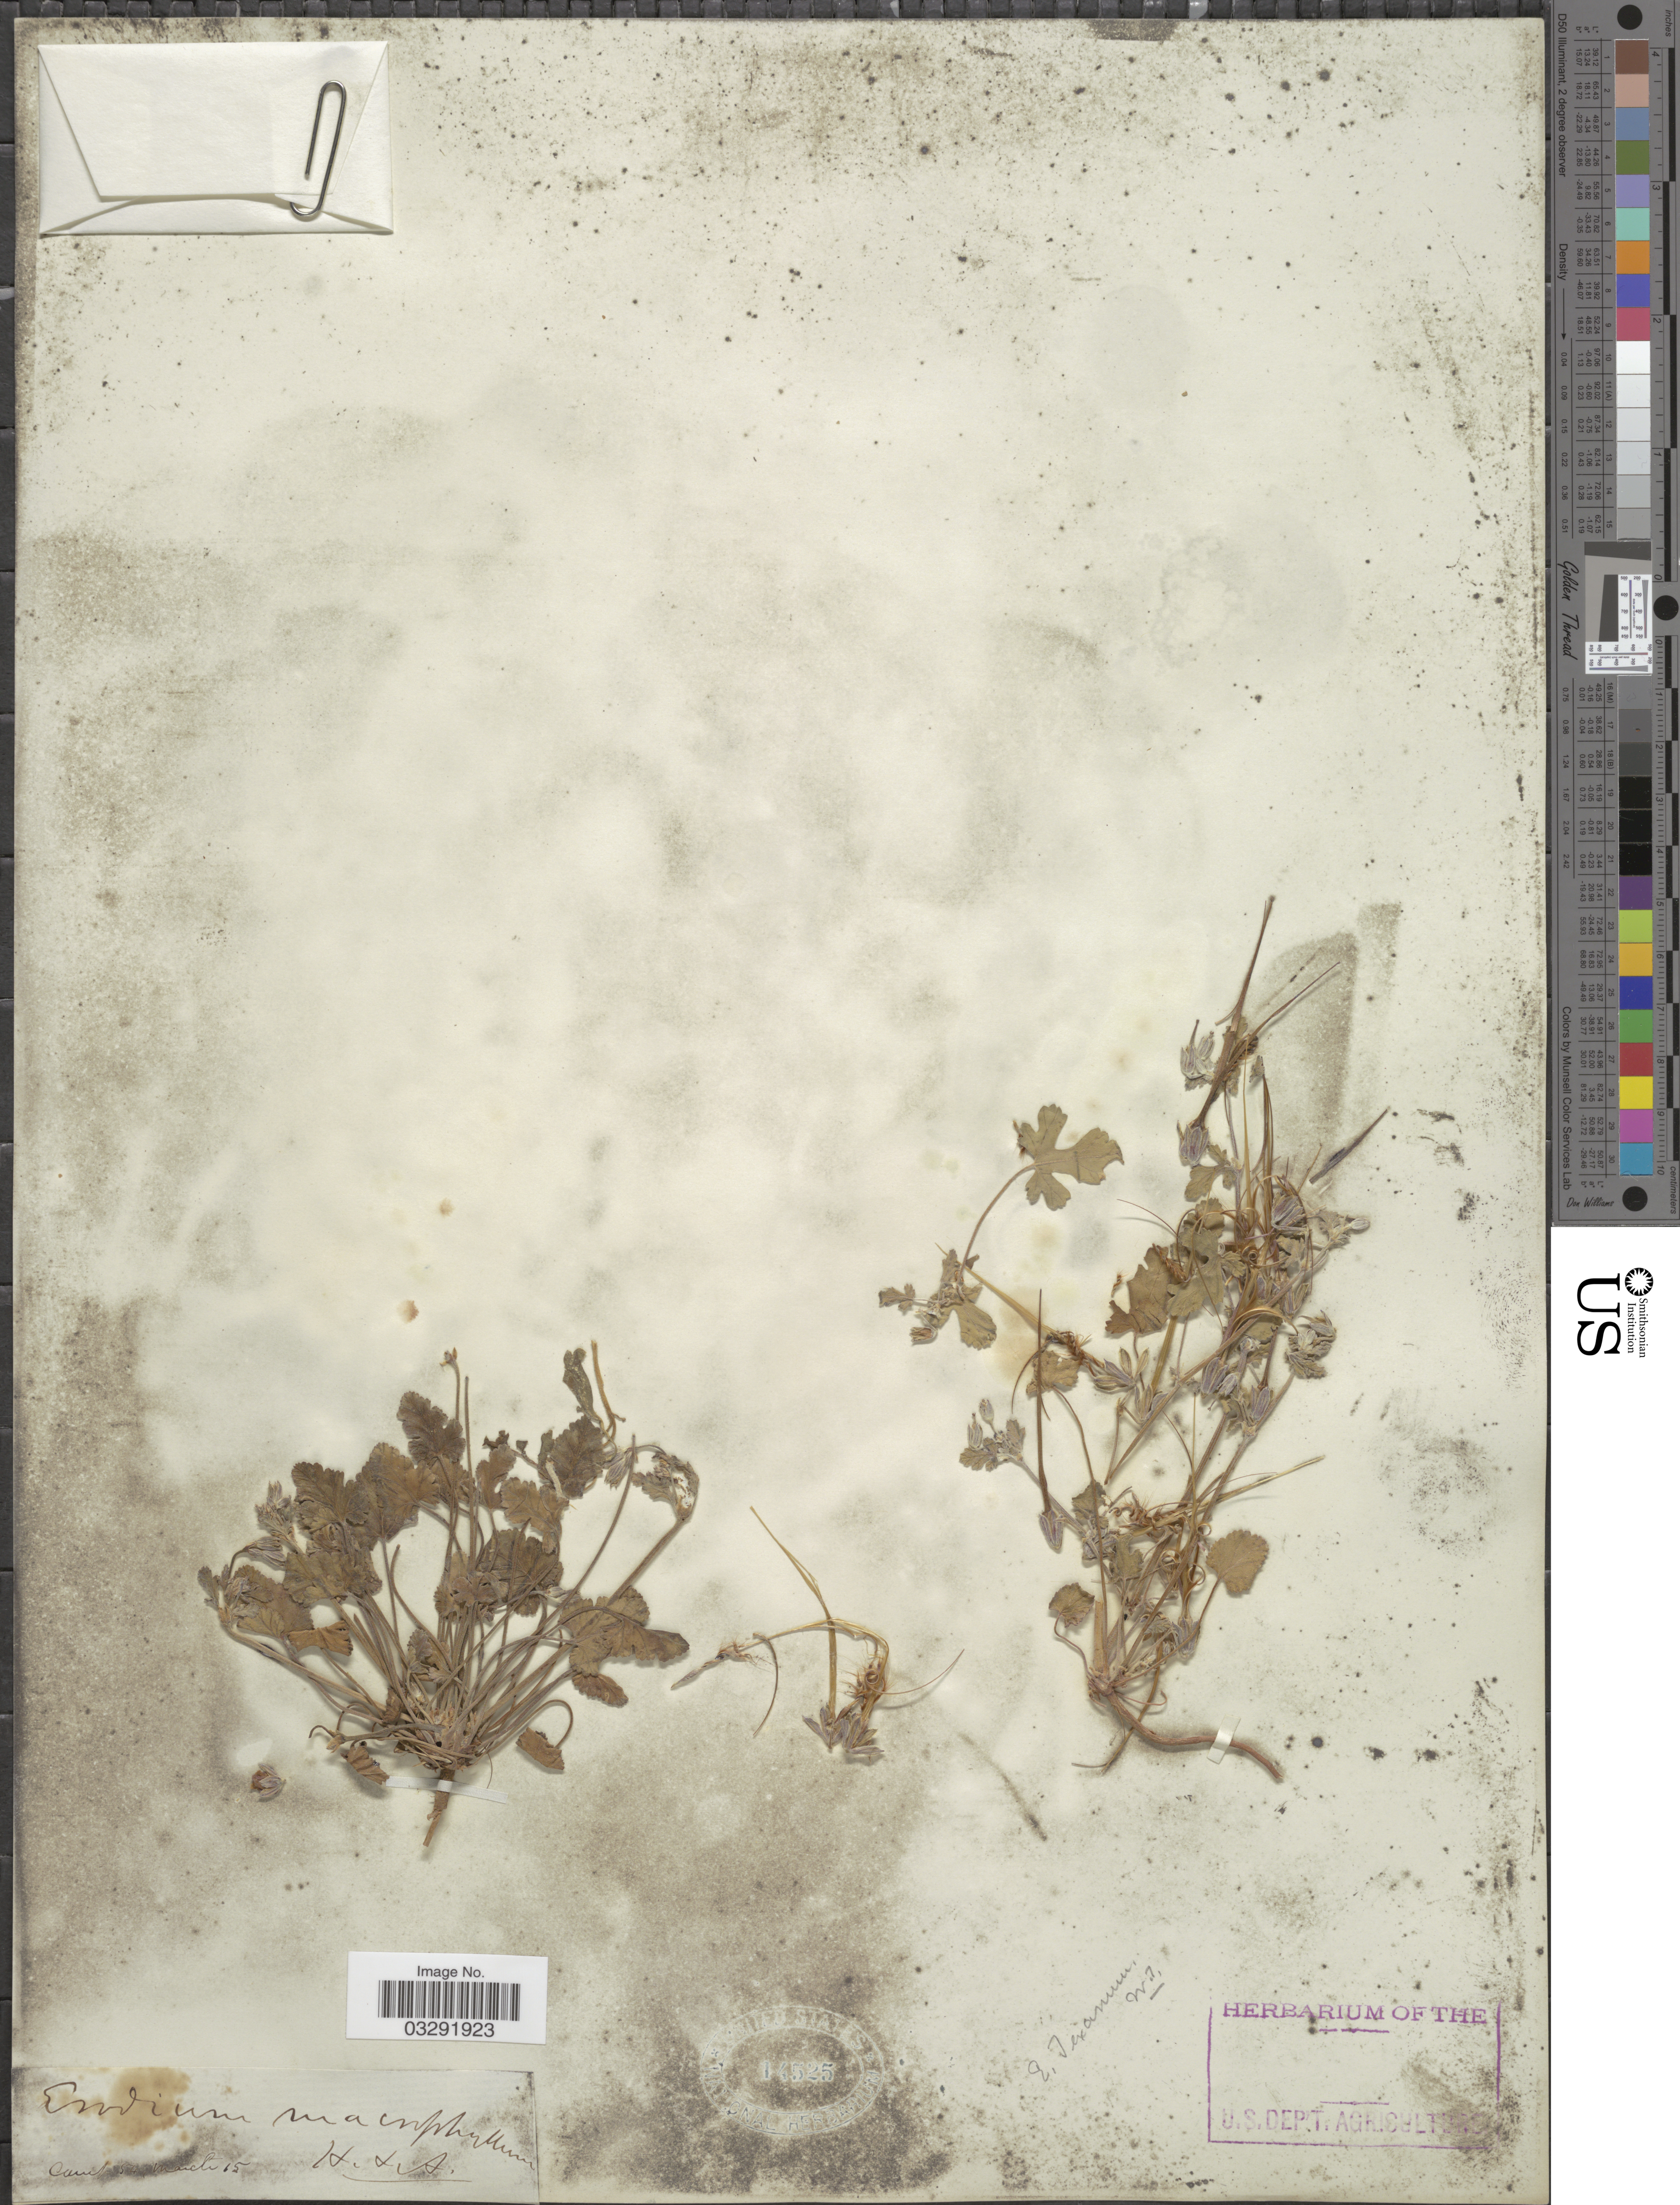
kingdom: Plantae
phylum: Tracheophyta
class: Magnoliopsida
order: Geraniales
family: Geraniaceae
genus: Erodium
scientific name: Erodium texanum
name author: A. Gray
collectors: H. & A.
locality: Camp 54.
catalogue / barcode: US 14525